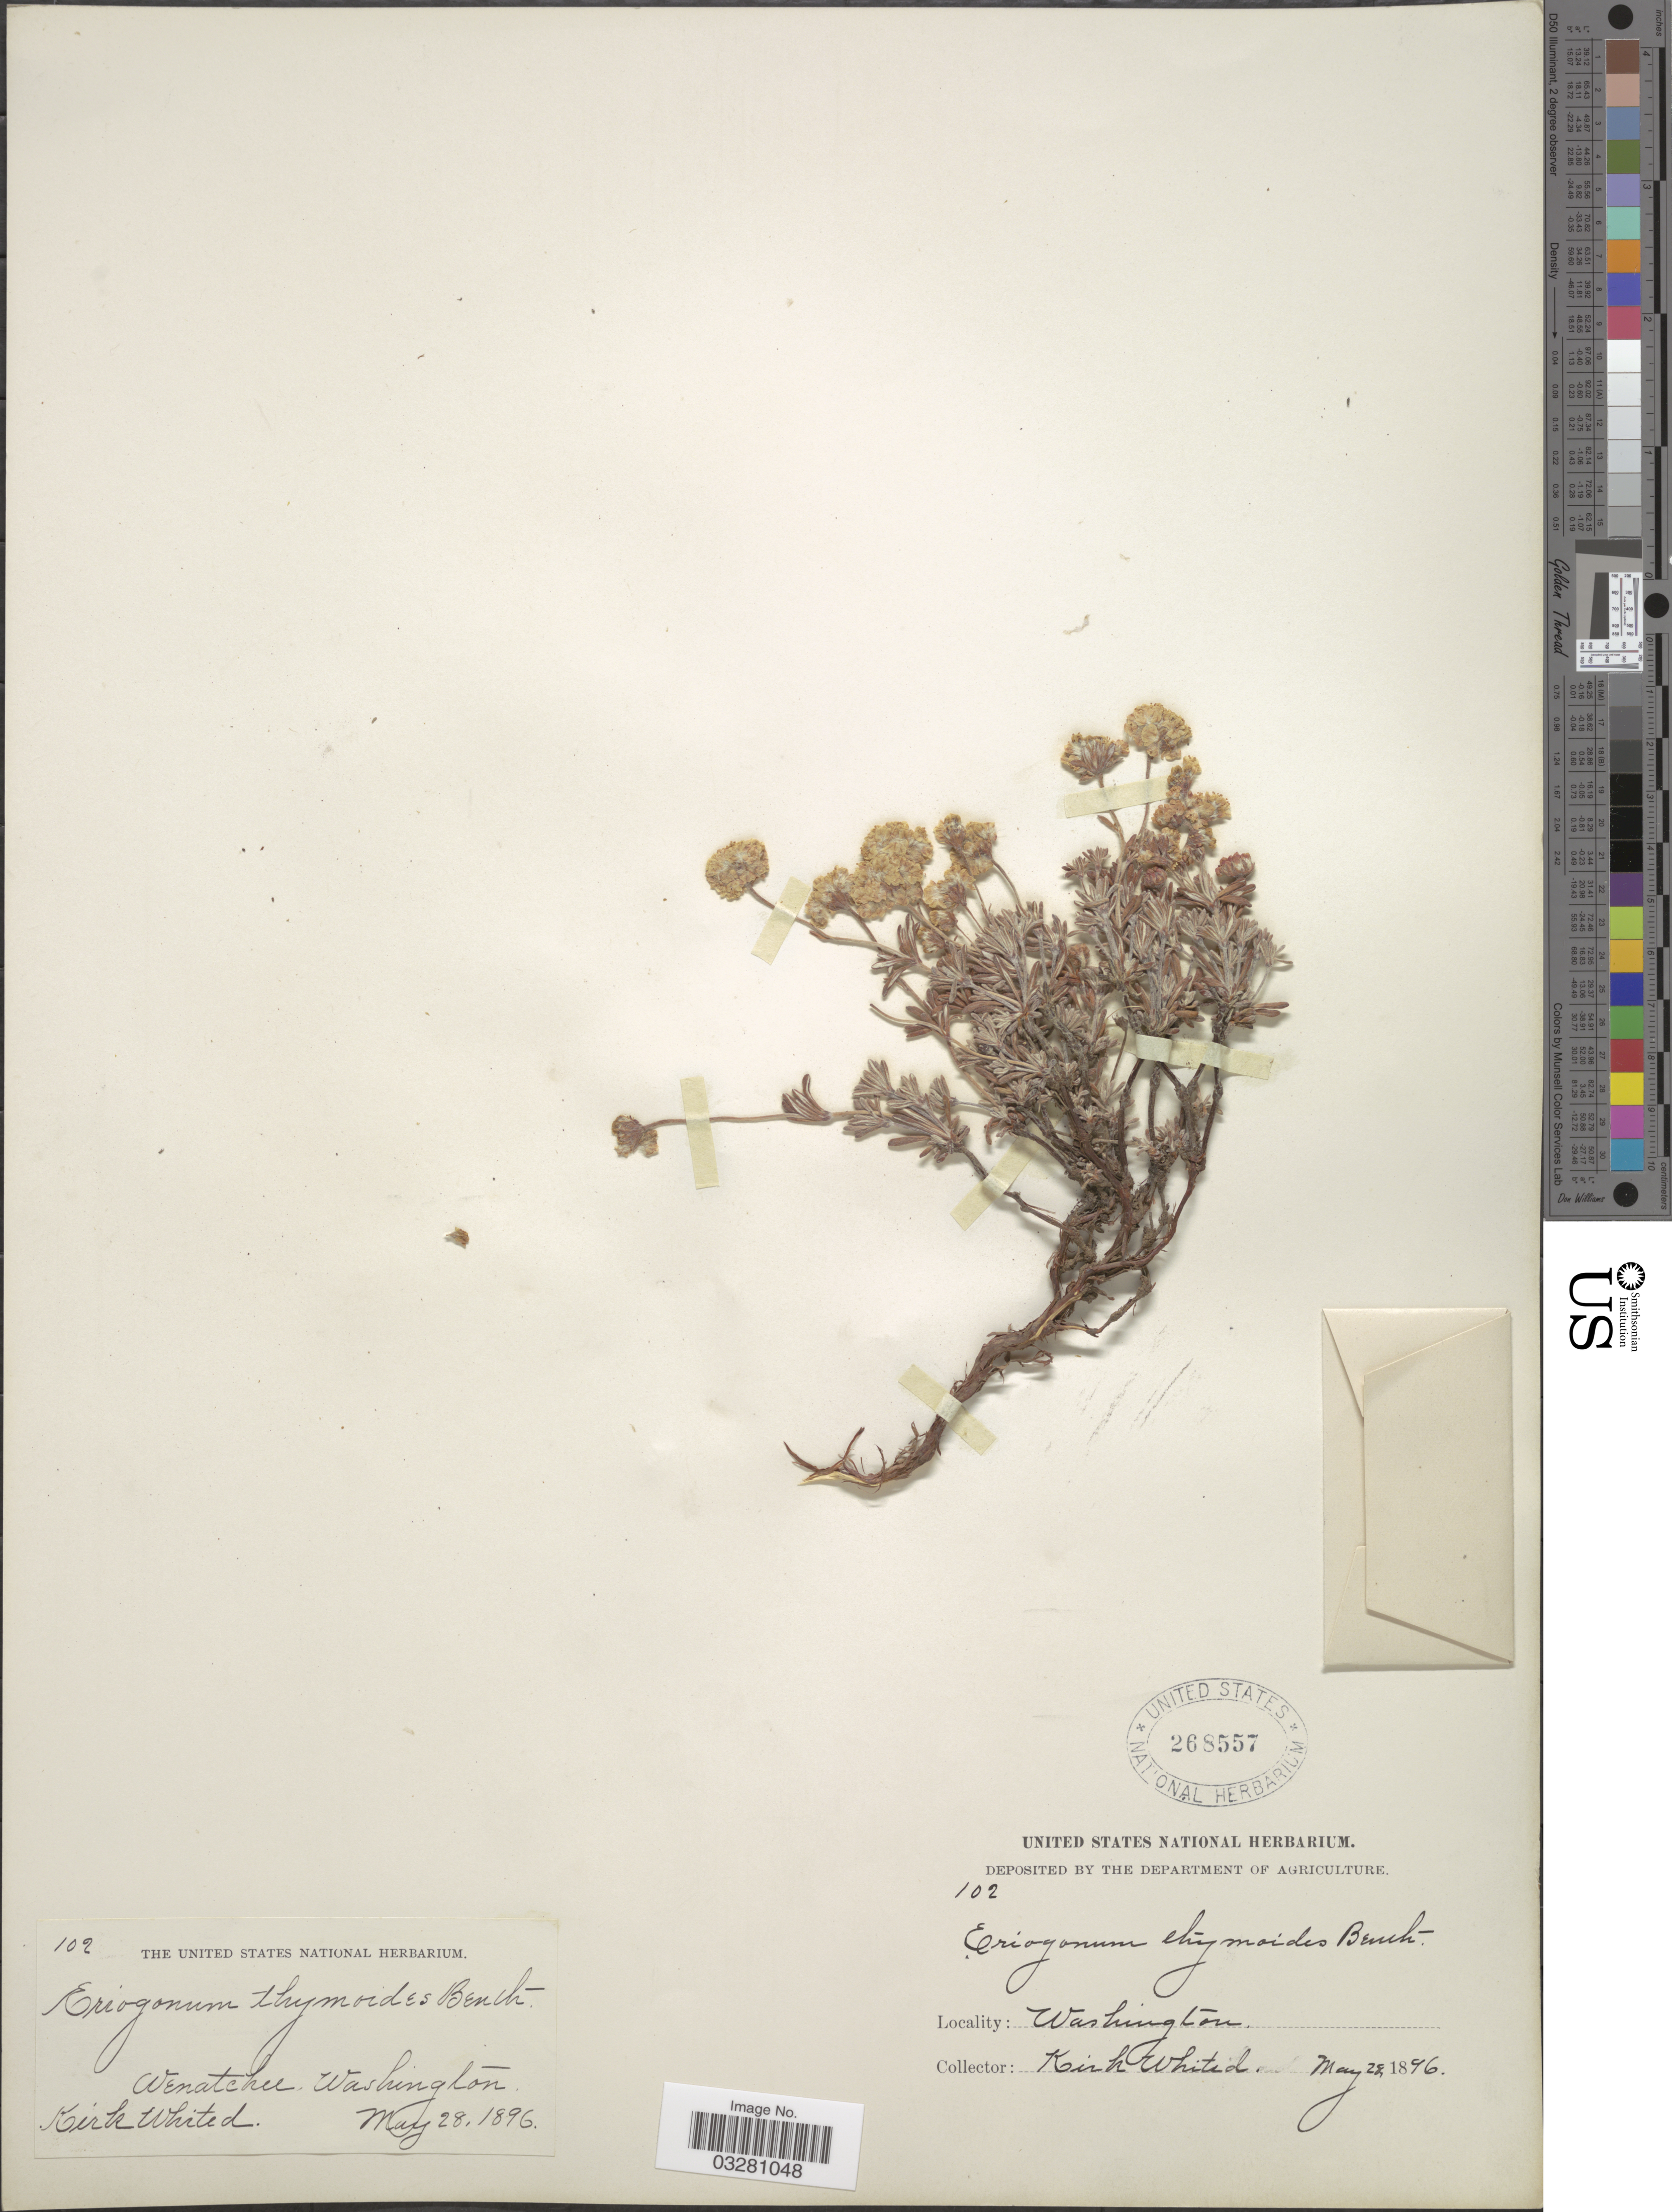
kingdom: Plantae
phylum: Tracheophyta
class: Magnoliopsida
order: Caryophyllales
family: Polygonaceae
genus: Eriogonum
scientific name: Eriogonum thymoides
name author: Benth. in DC.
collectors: K. Whited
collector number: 102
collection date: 1896-05-28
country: United States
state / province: Washington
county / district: Chelan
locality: Wenatchee.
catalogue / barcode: US 268557